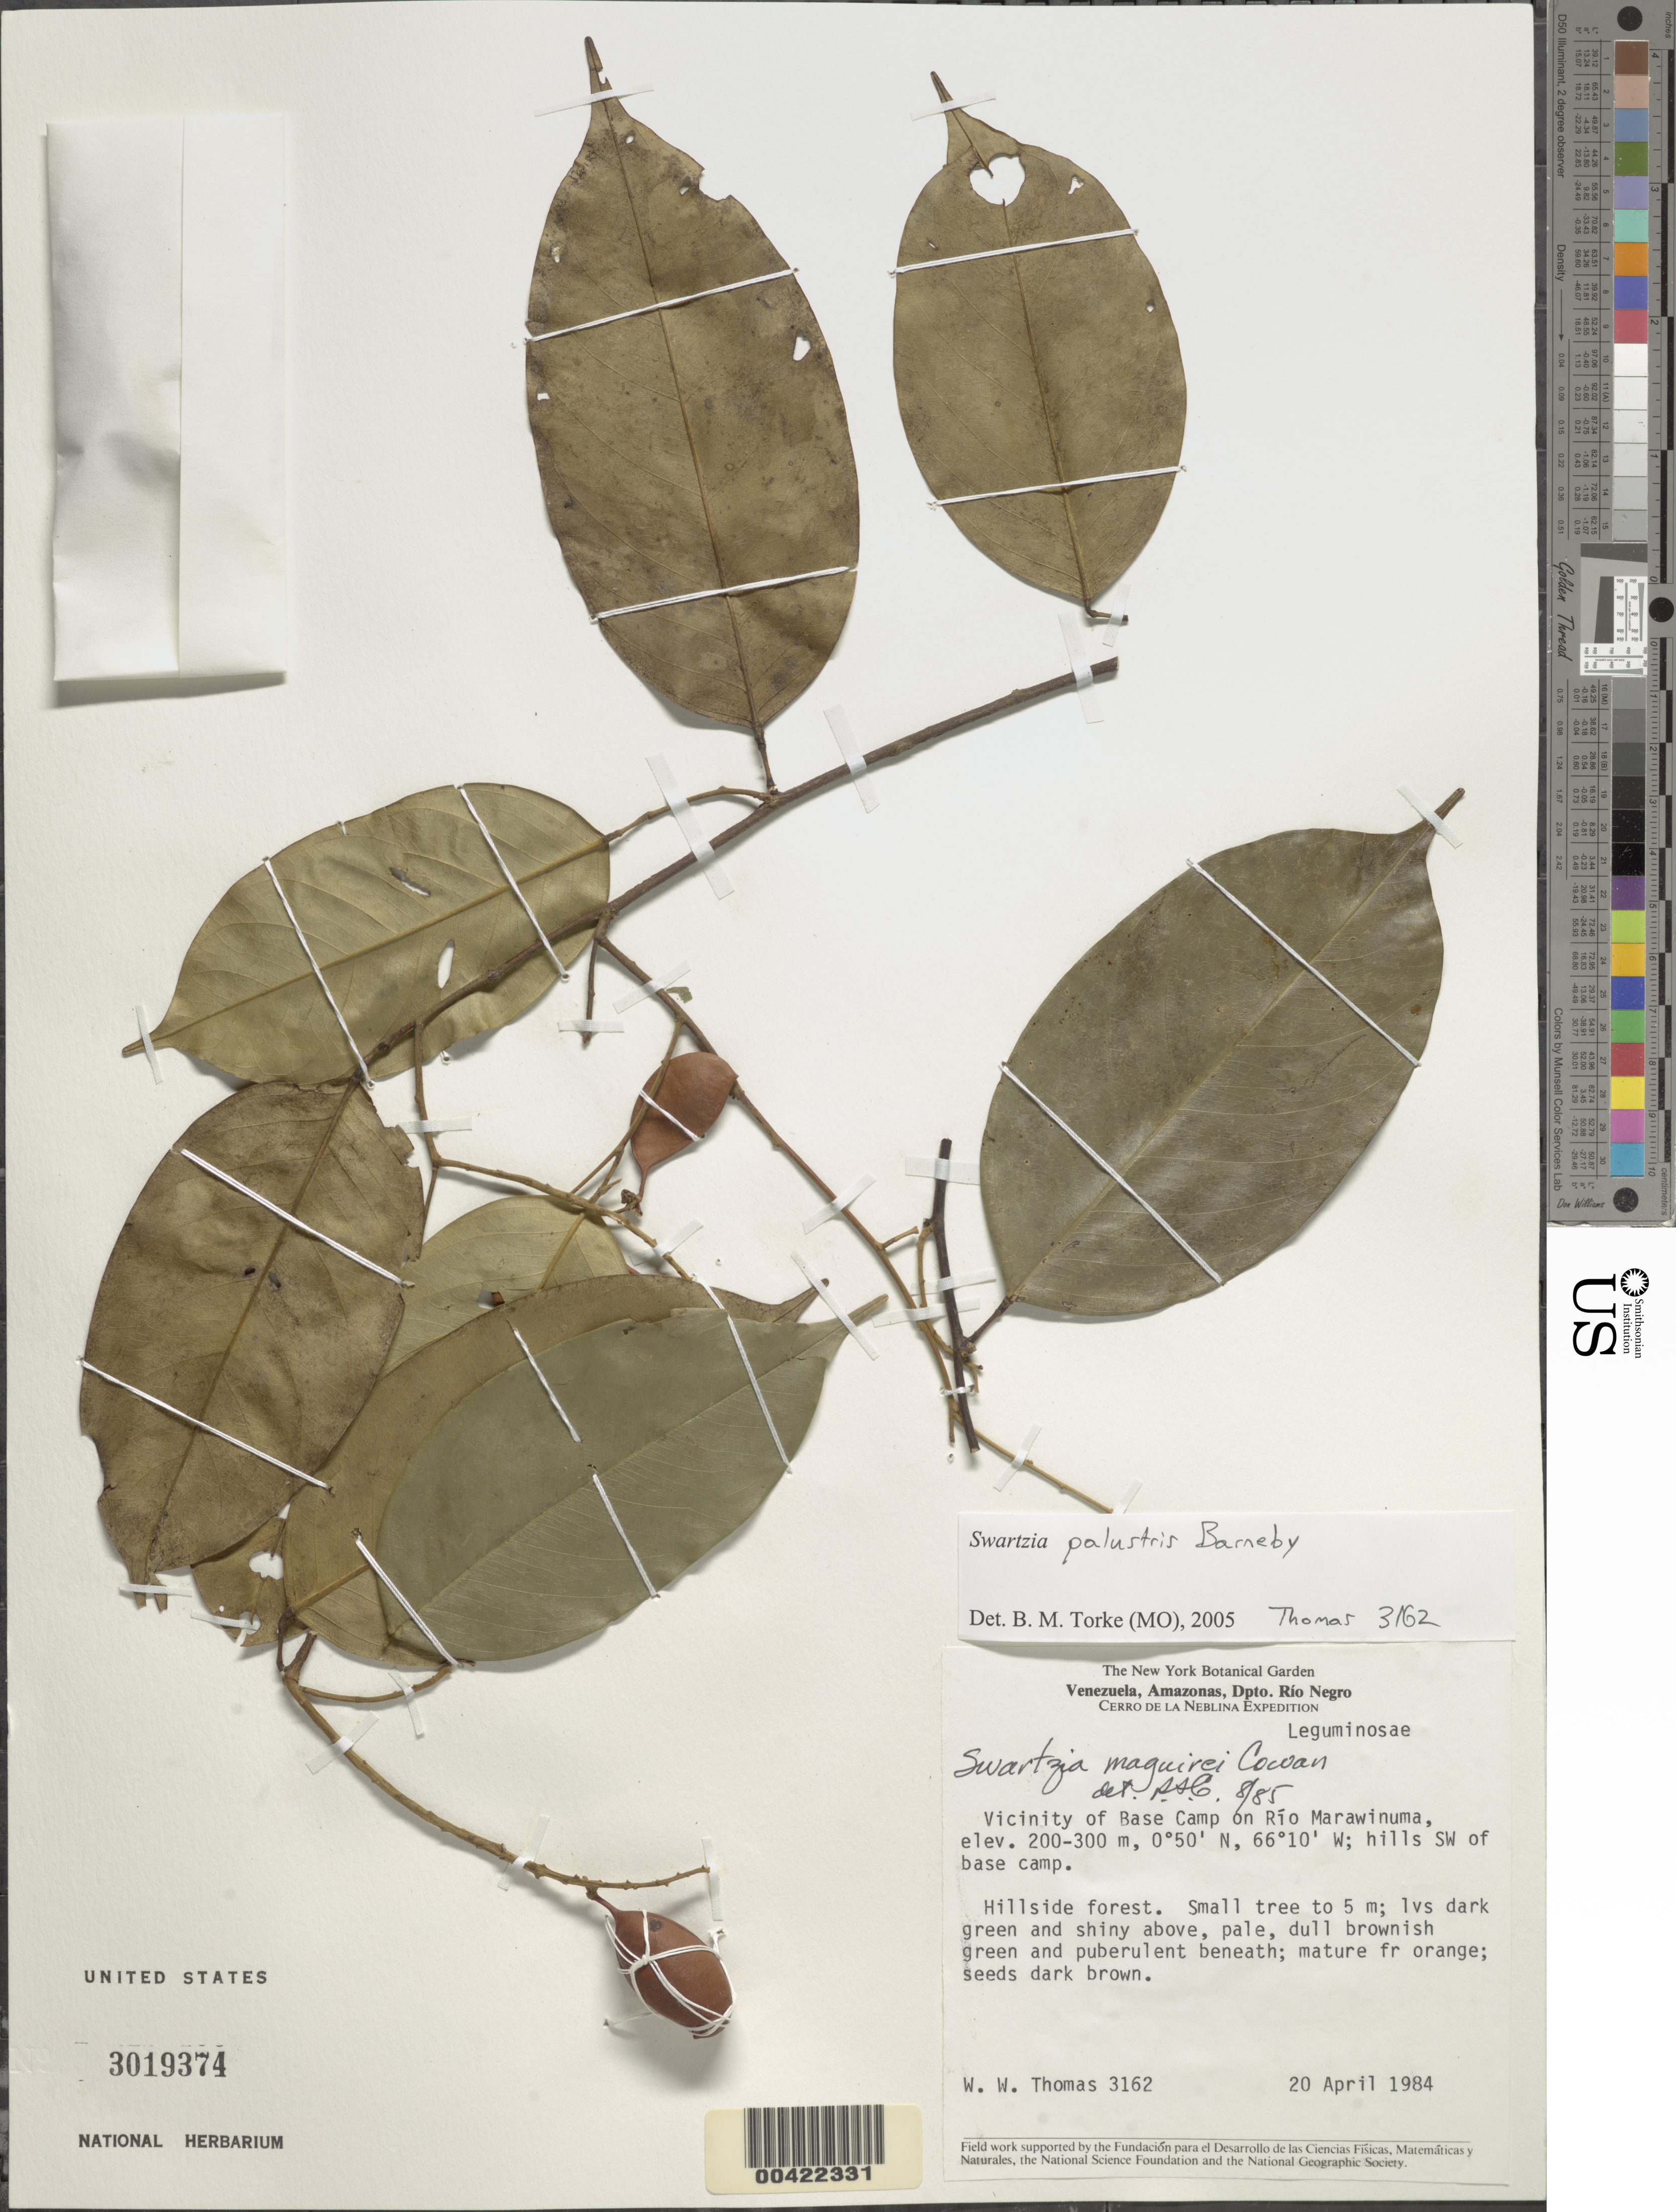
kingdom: Plantae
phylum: Tracheophyta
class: Magnoliopsida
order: Fabales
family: Fabaceae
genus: Swartzia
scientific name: Swartzia palustris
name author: Barneby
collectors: W. W. Thomas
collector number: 3162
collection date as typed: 20 Apr 1984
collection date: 1984-04-20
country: Venezuela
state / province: Amazonas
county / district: Rio Negro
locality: Rio Marawinuma, vicinity of Base Camp, hills SW of base camp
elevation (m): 200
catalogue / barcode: US 3019374